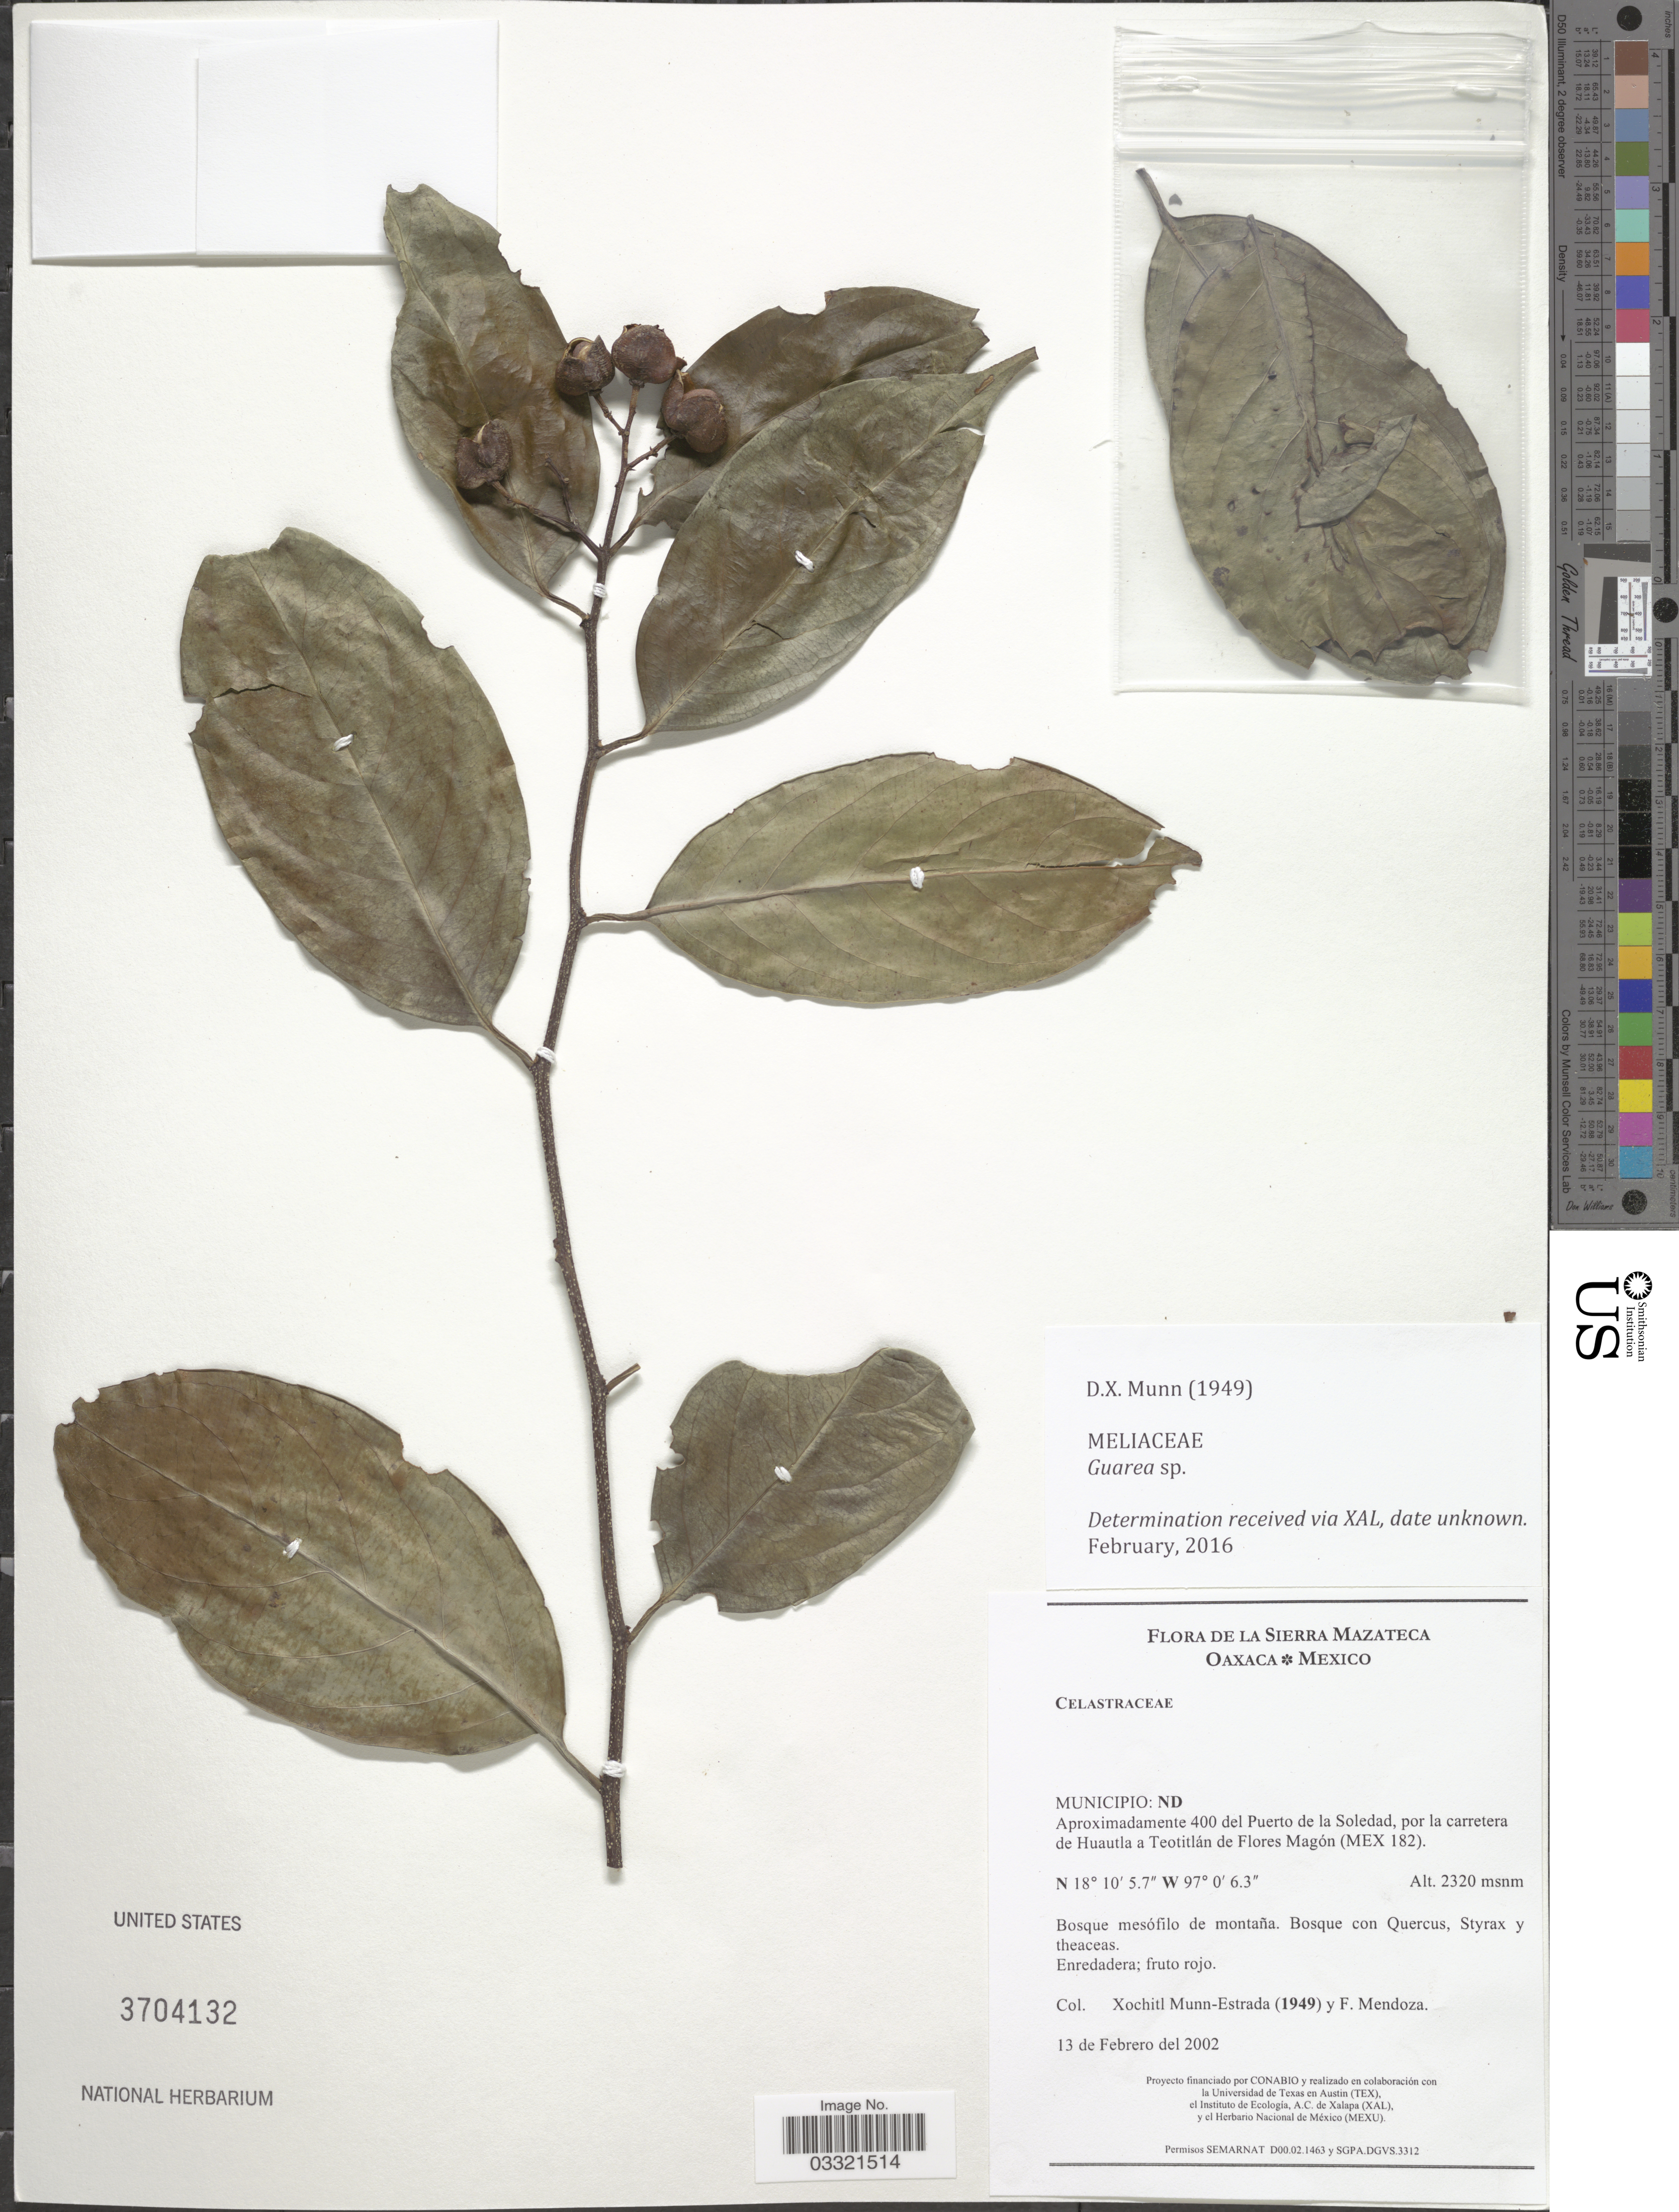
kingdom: Plantae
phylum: Tracheophyta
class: Magnoliopsida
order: Sapindales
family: Meliaceae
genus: Guarea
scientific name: Guarea sp.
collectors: X. Munn-Estrada & F. Mendoza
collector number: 1949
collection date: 2002-02-13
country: Mexico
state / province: Oaxaca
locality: Sierra Mazateca. Municipio: ND. Aproximadamente 400 del Puerto de la Soledad, por la carretera de Huautla a Teotitlán de Flores Magón (MEX 182).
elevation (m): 2320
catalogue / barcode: US 3704132